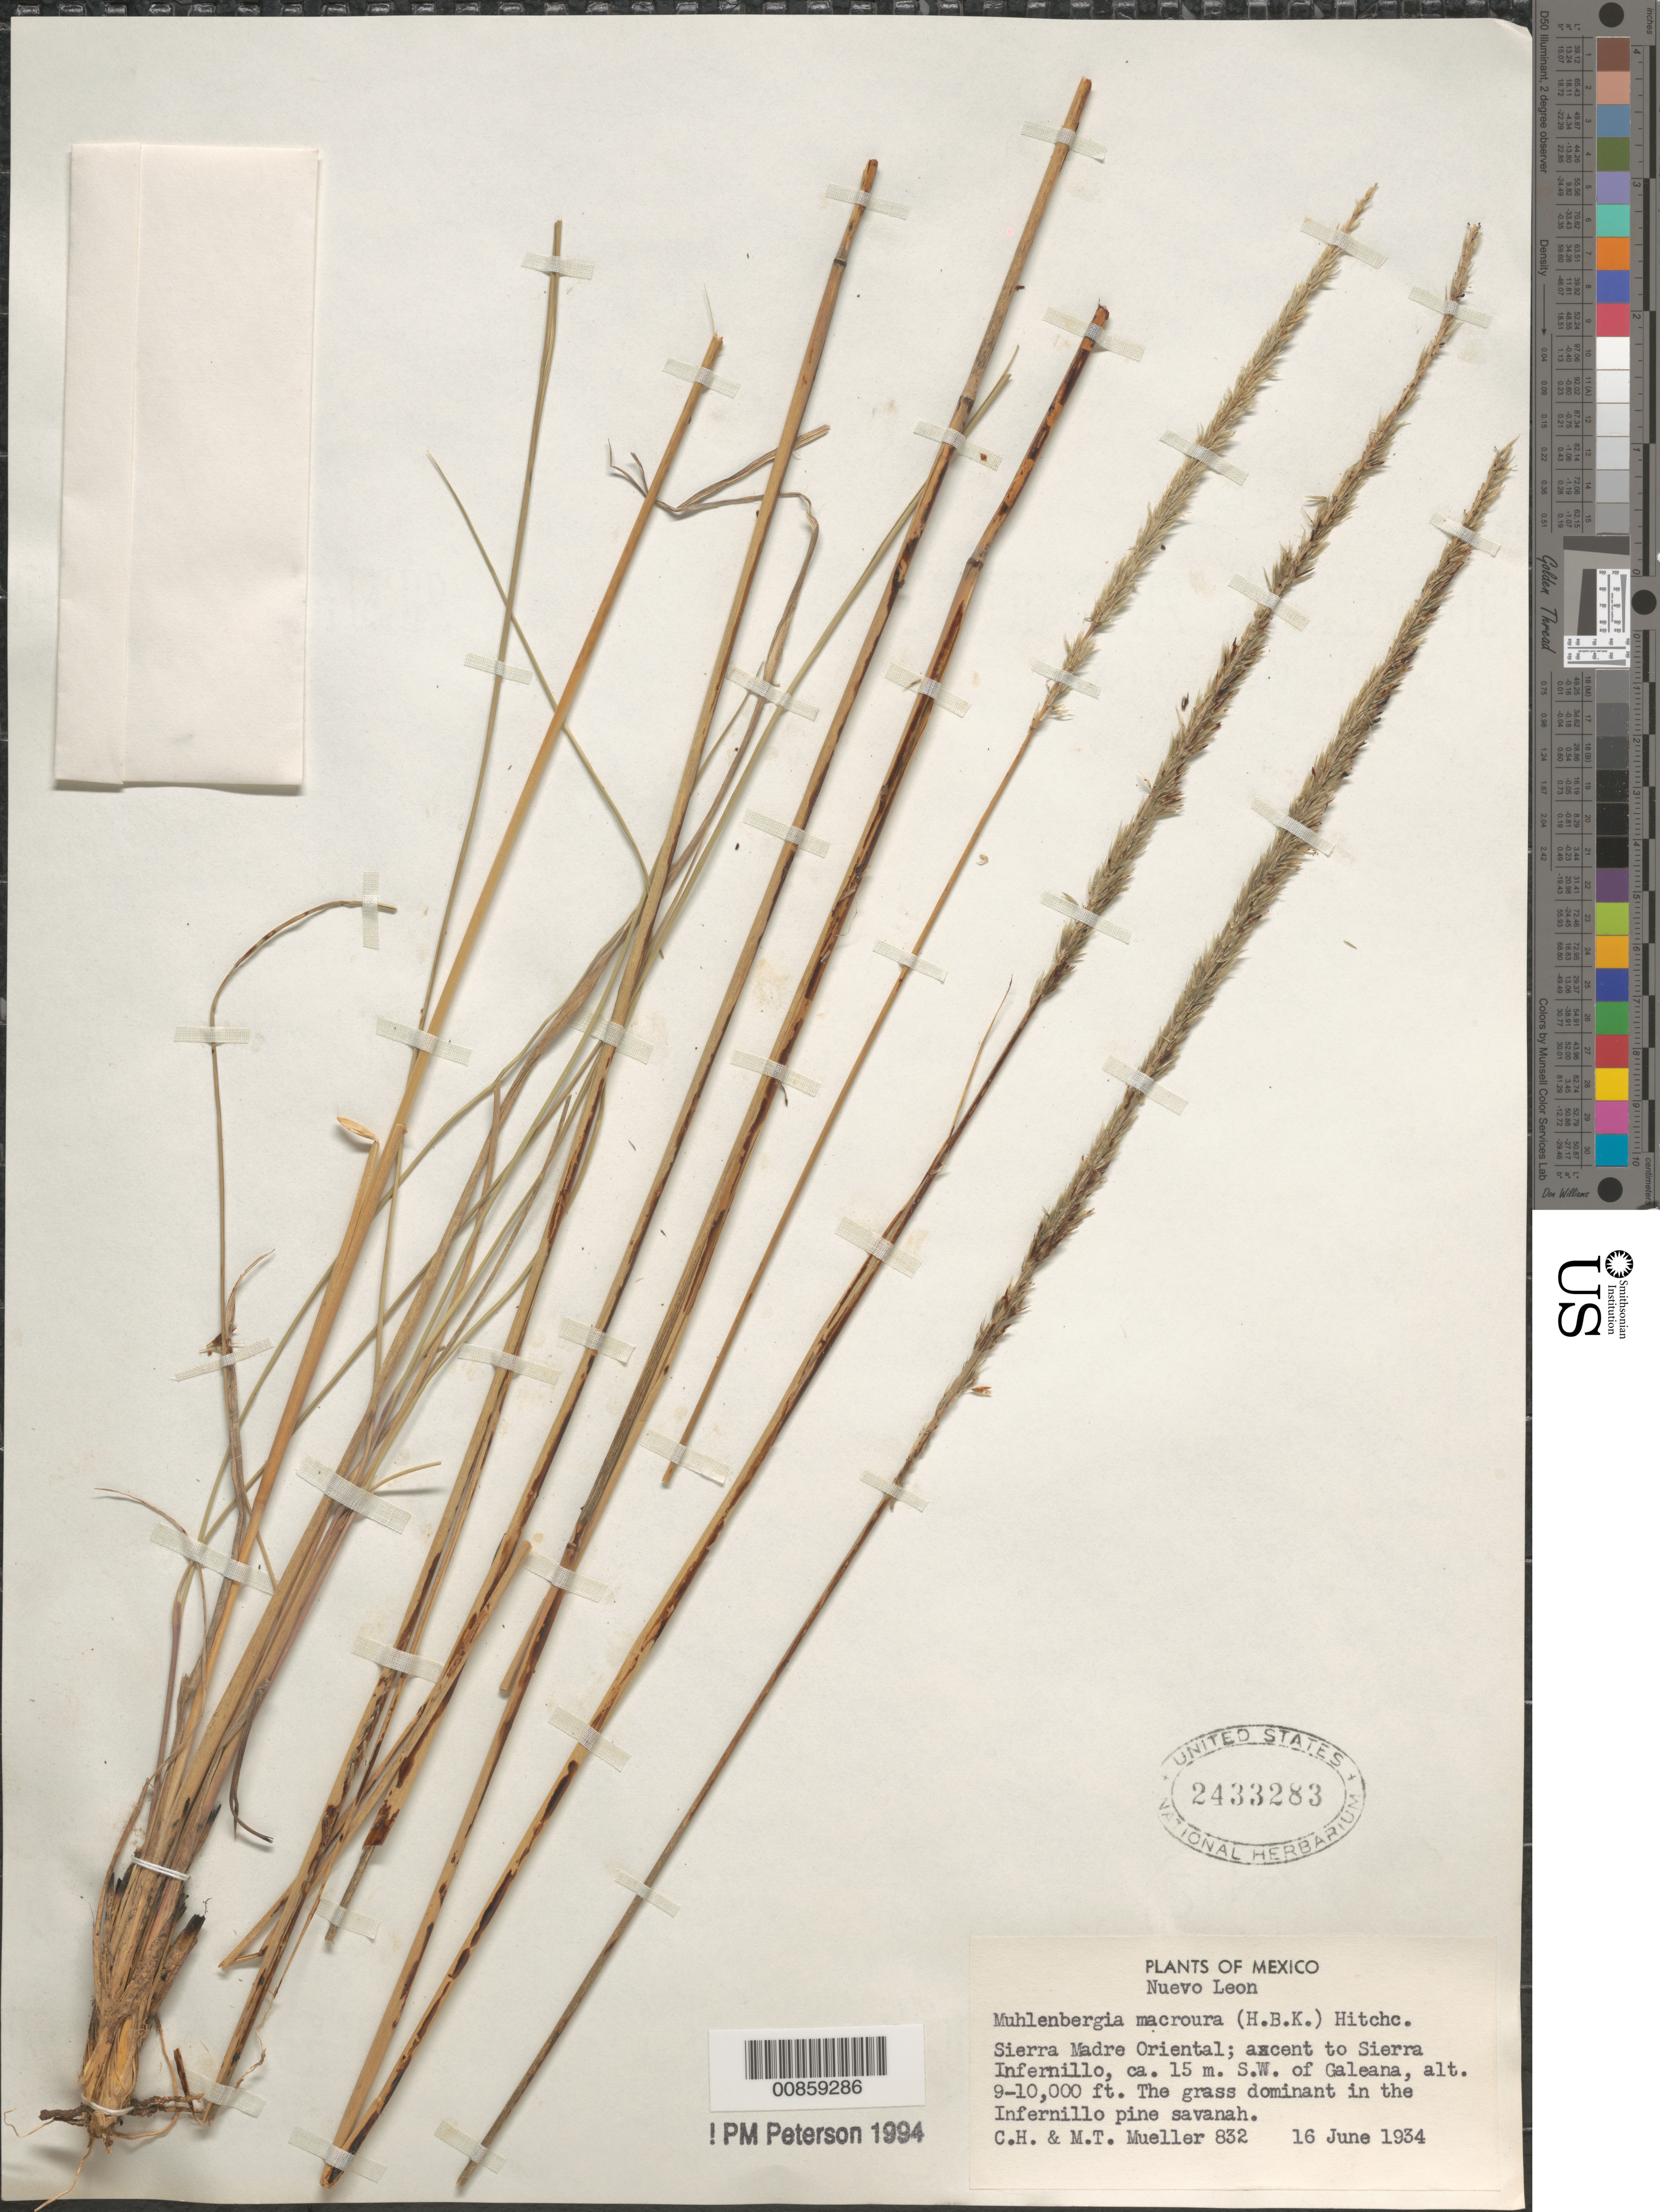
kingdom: Plantae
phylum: Tracheophyta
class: Liliopsida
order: Poales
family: Poaceae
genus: Muhlenbergia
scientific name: Muhlenbergia macroura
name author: (Kunth) Hitchc.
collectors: M. Mueller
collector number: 832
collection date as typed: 16 Jun 1934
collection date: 1934-06-16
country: Mexico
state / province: Nuevo León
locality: Ascent to Sierra Infiernillo, ca. 15 mi SW of Galeana, N.L.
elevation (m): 3048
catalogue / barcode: US 2433283